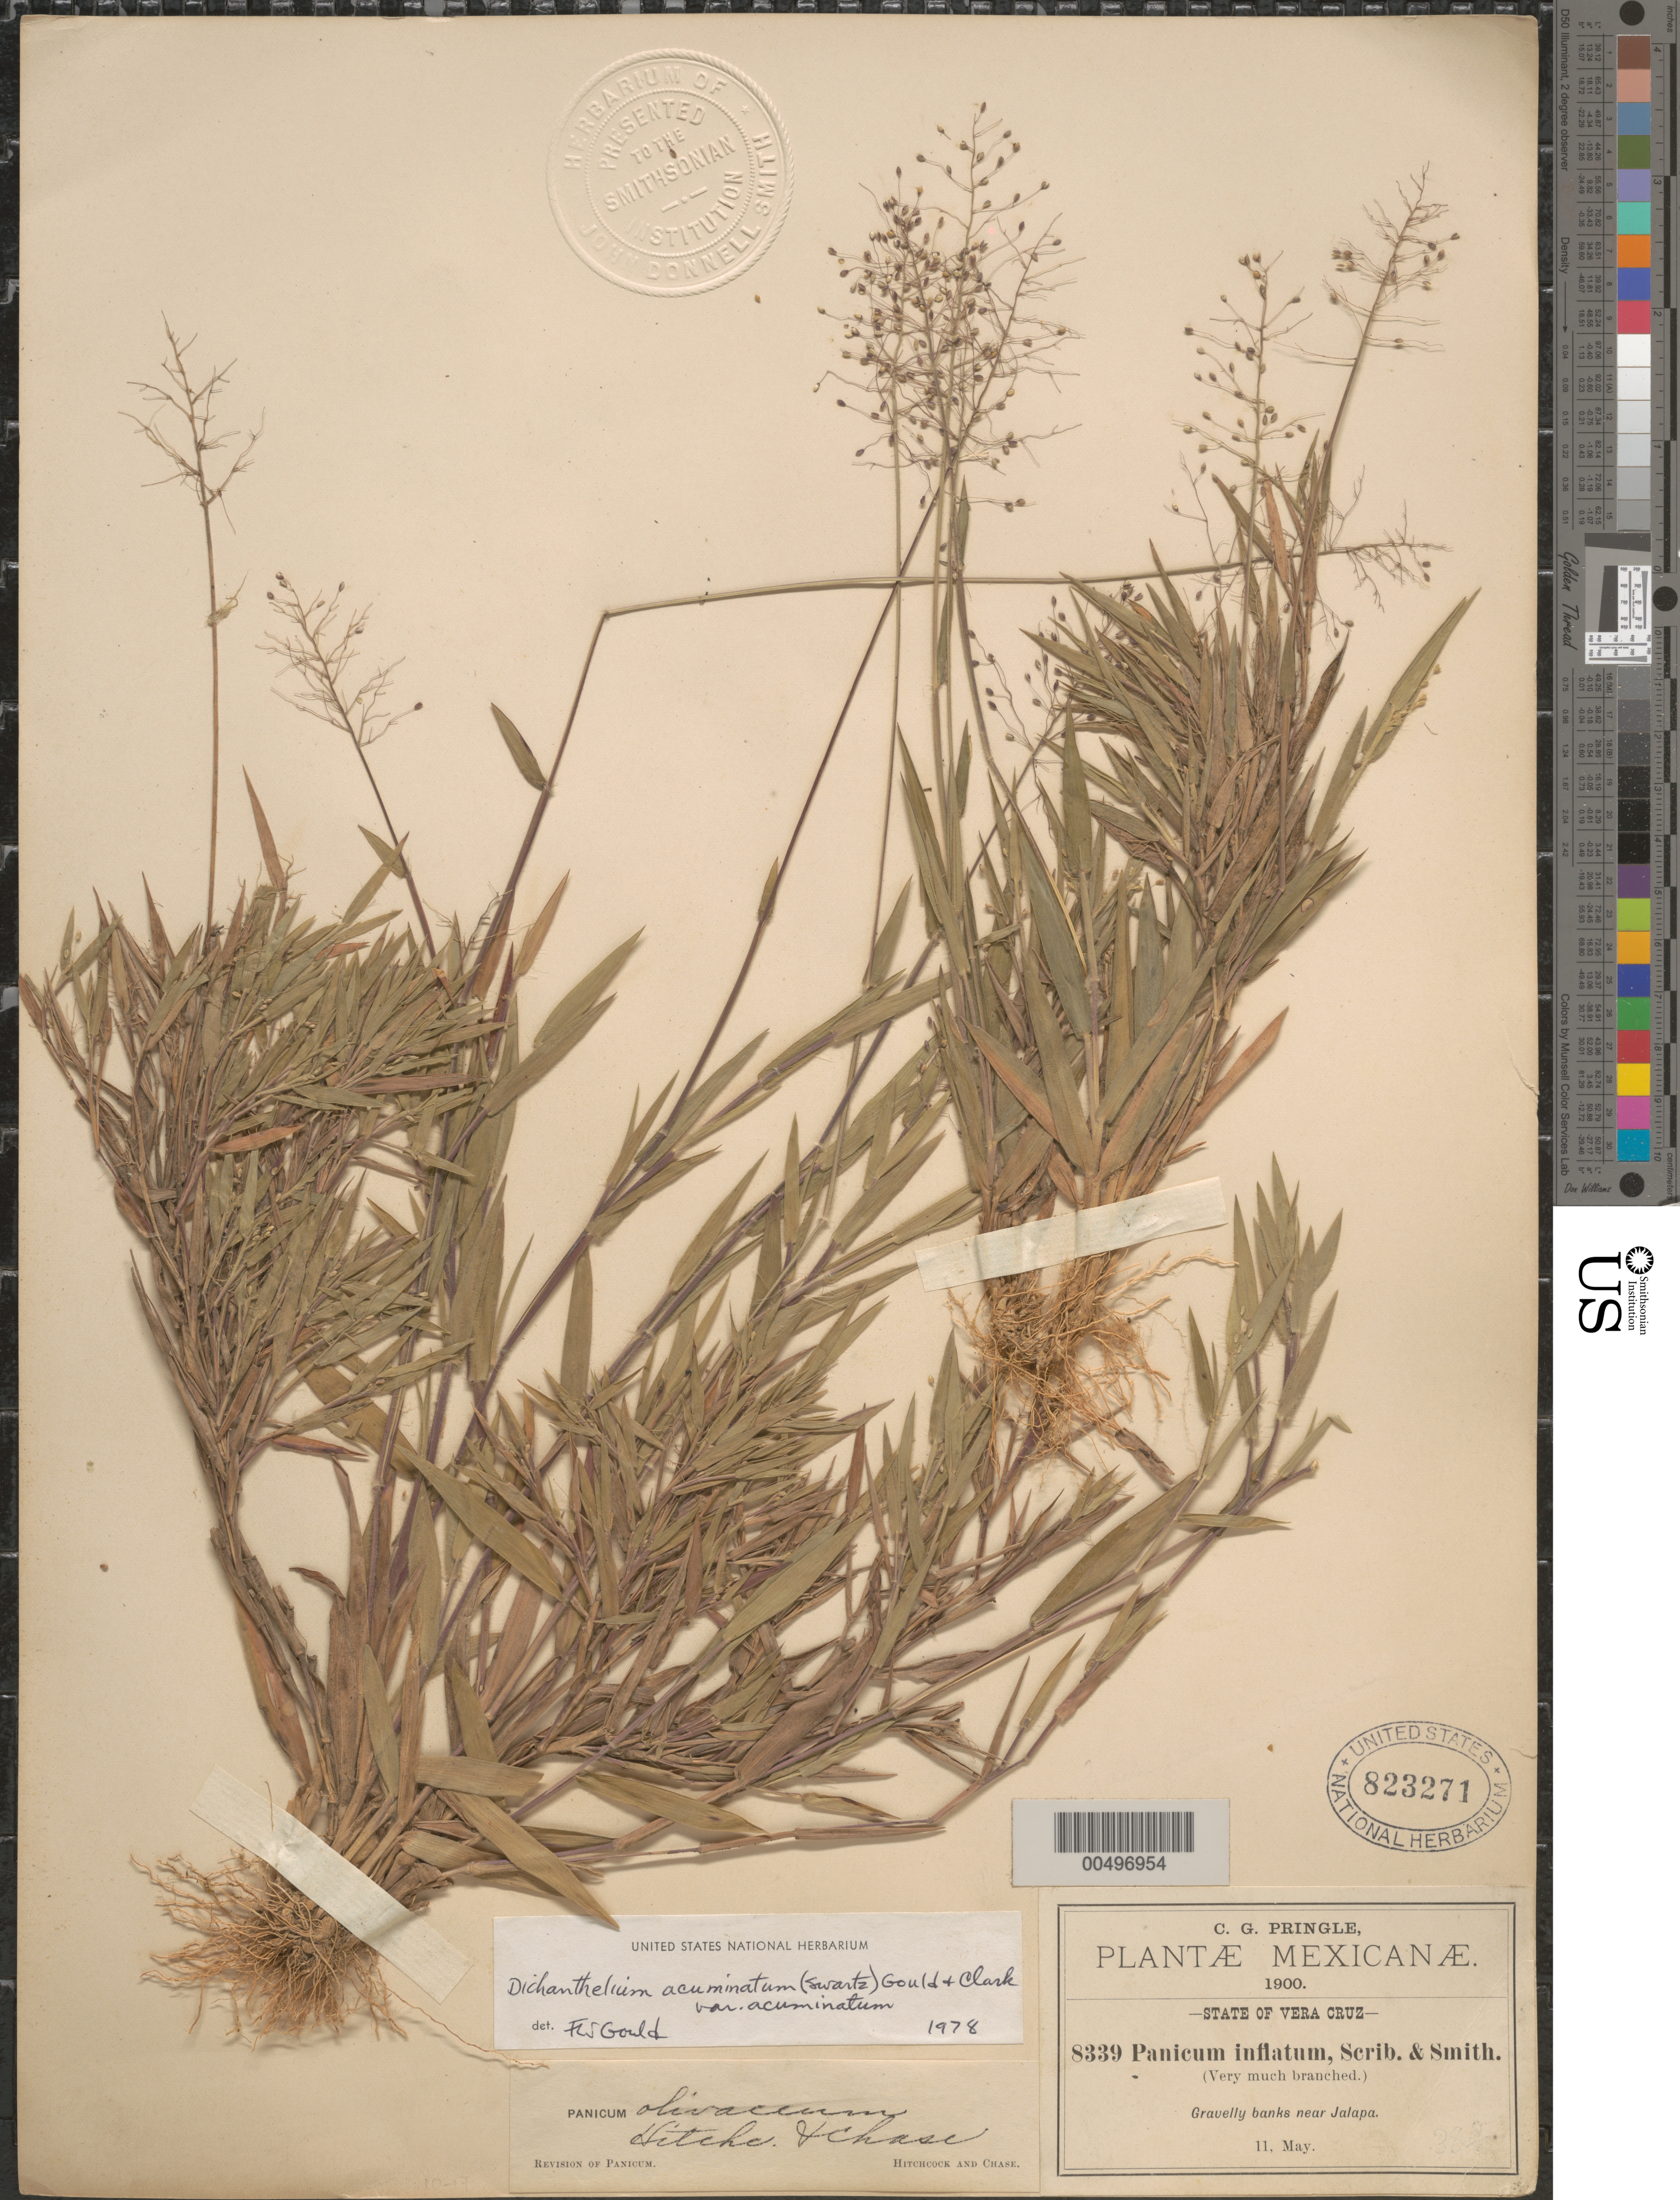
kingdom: Plantae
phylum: Tracheophyta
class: Liliopsida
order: Poales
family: Poaceae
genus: Dichanthelium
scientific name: Dichanthelium acuminatum var. acuminatum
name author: (Sw.) Gould & C.A. Clark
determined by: Gould, F. W.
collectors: C. G. Pringle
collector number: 8339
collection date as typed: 11 May 1900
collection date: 1900-05-11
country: Mexico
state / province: Veracruz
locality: Near Jalapa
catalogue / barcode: US 823271